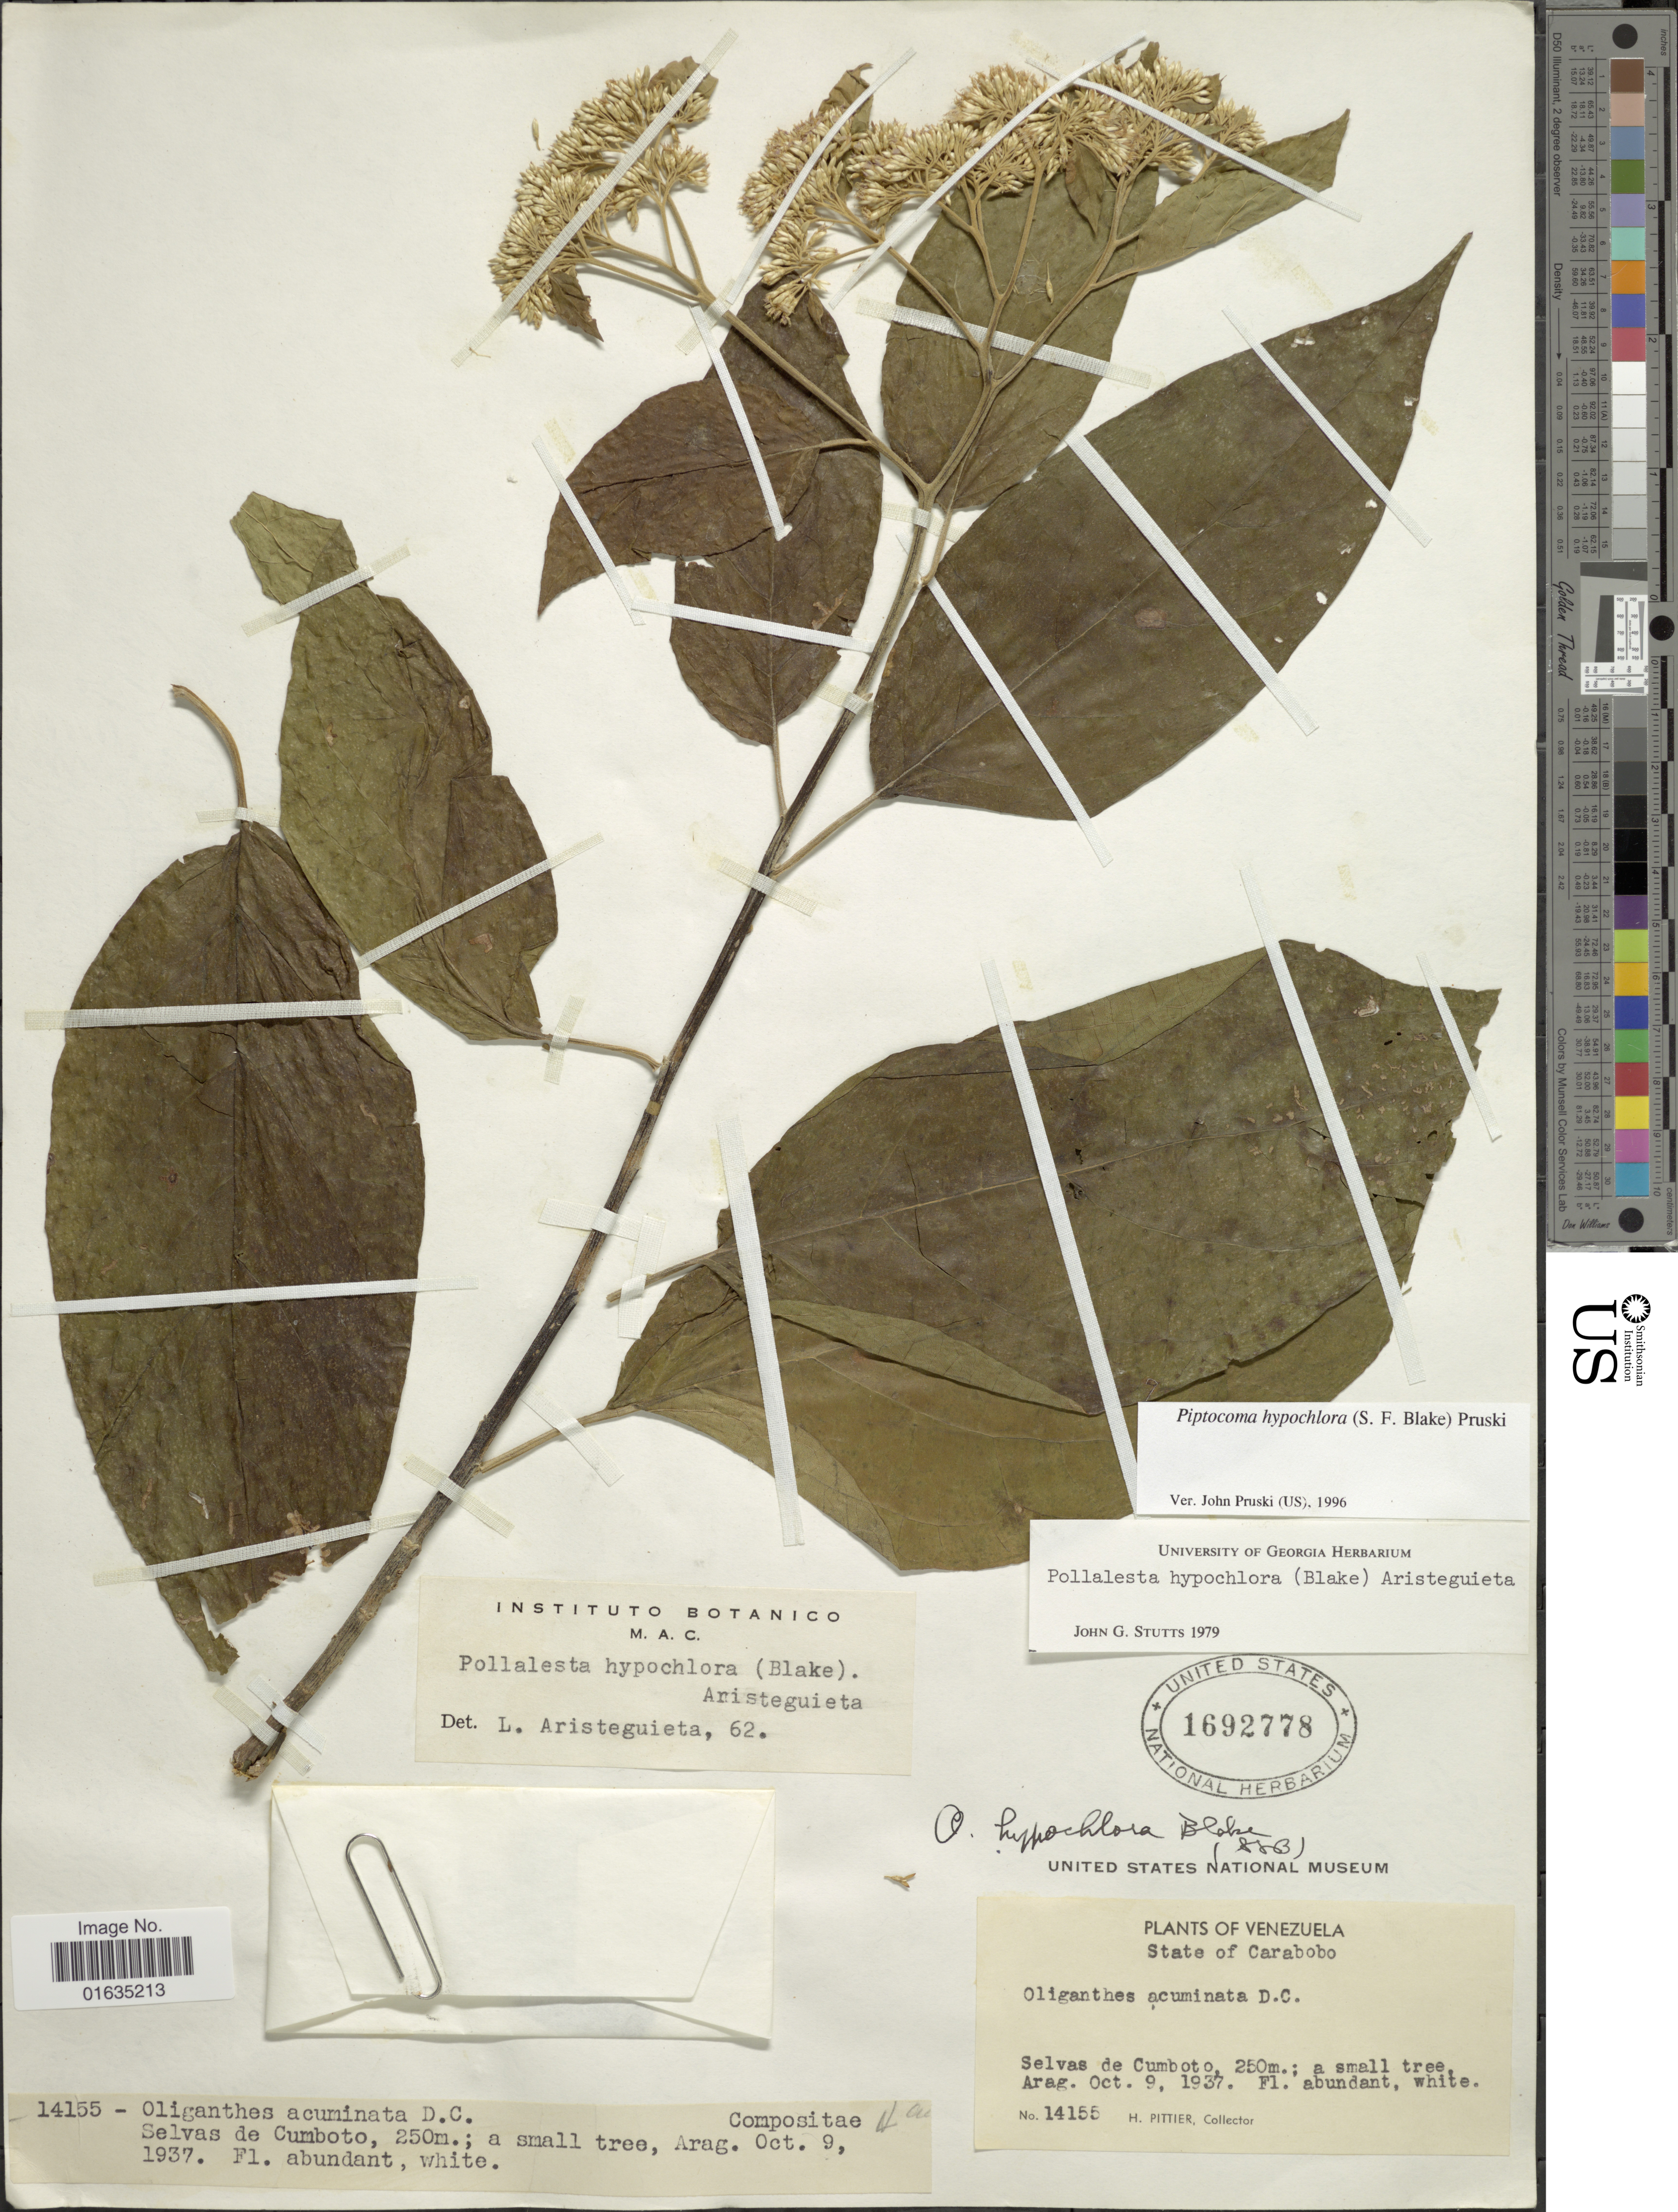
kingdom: Plantae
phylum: Tracheophyta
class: Magnoliopsida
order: Asterales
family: Asteraceae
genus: Piptocoma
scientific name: Piptocoma hypochlora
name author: (S.F. Blake) Pruski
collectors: H. F. Pittier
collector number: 14155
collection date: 1937-10-09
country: Venezuela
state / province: Carabobo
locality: State of Carabobo, Selvas de Cumboto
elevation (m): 250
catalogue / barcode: US 1692778